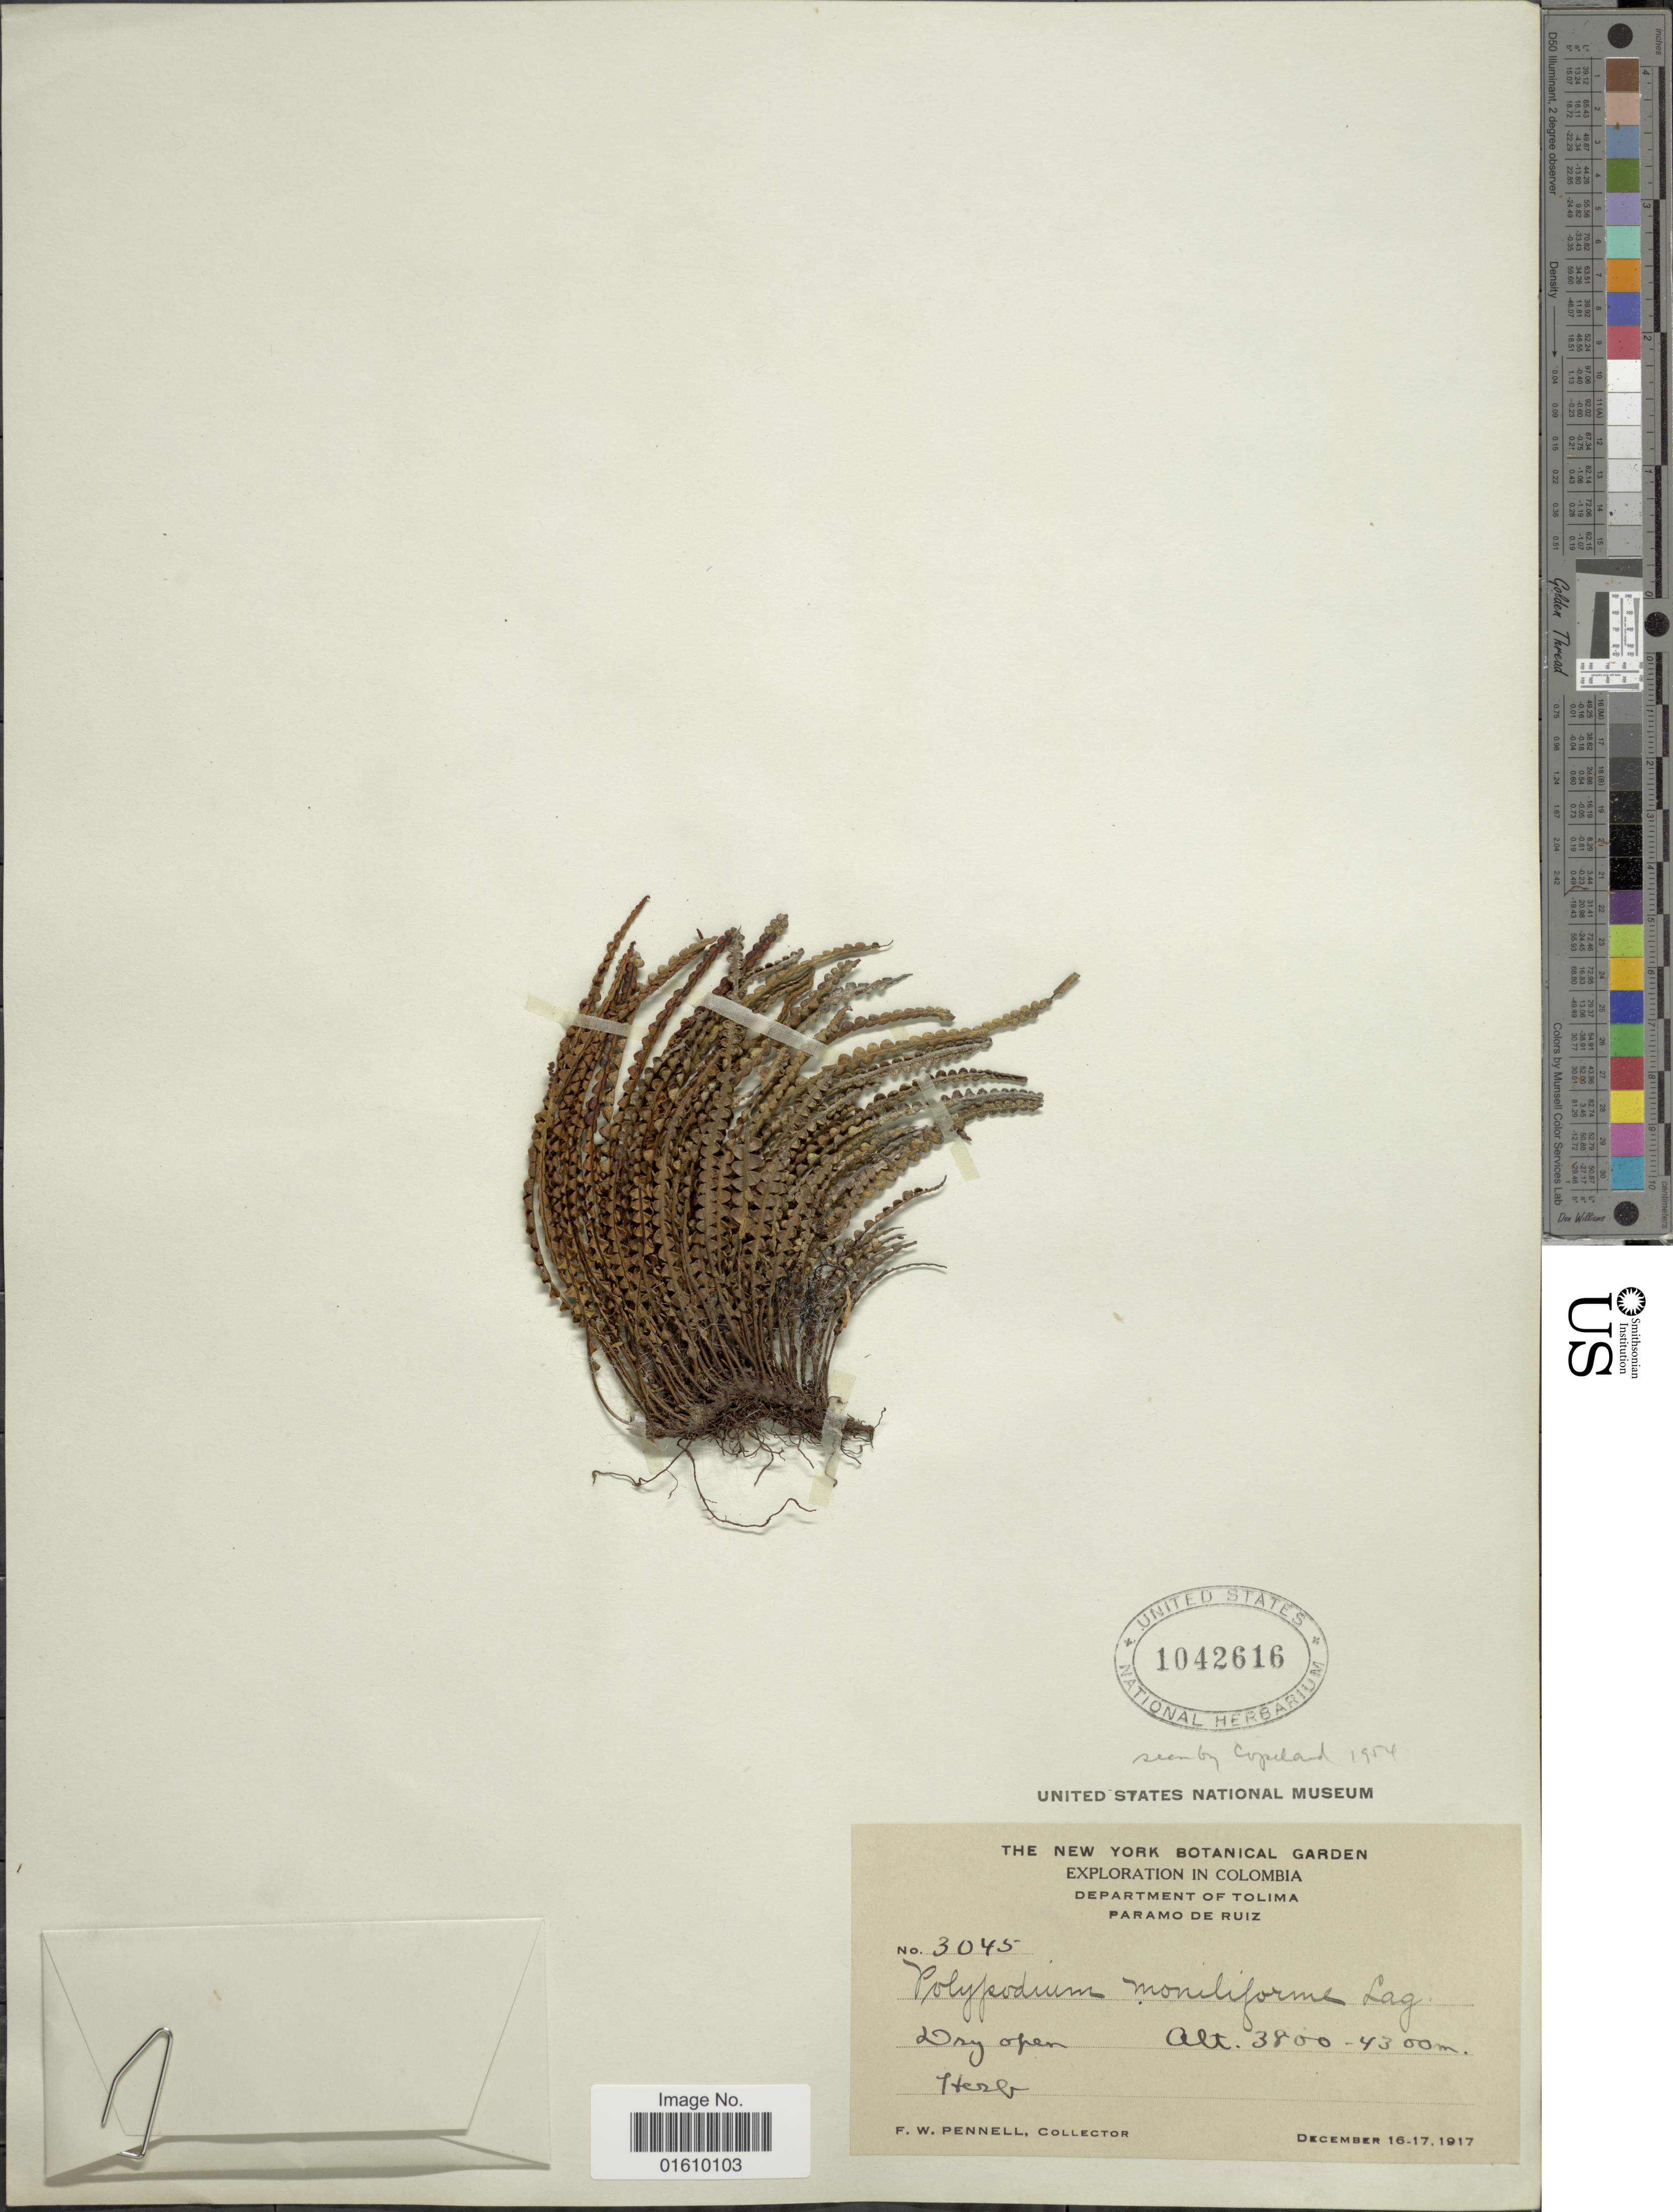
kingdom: Plantae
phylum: Tracheophyta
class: Polypodiopsida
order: Polypodiales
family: Polypodiaceae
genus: Melpomene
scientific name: Melpomene moniliformis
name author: (Lag. ex Sw.) A.R. Sm. & R.C. Moran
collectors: F. W. Pennell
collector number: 3045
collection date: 1917-12-16/1917-12-17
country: Colombia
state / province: Tolima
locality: Paramo de Ruiz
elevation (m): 3800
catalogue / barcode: US 1042616